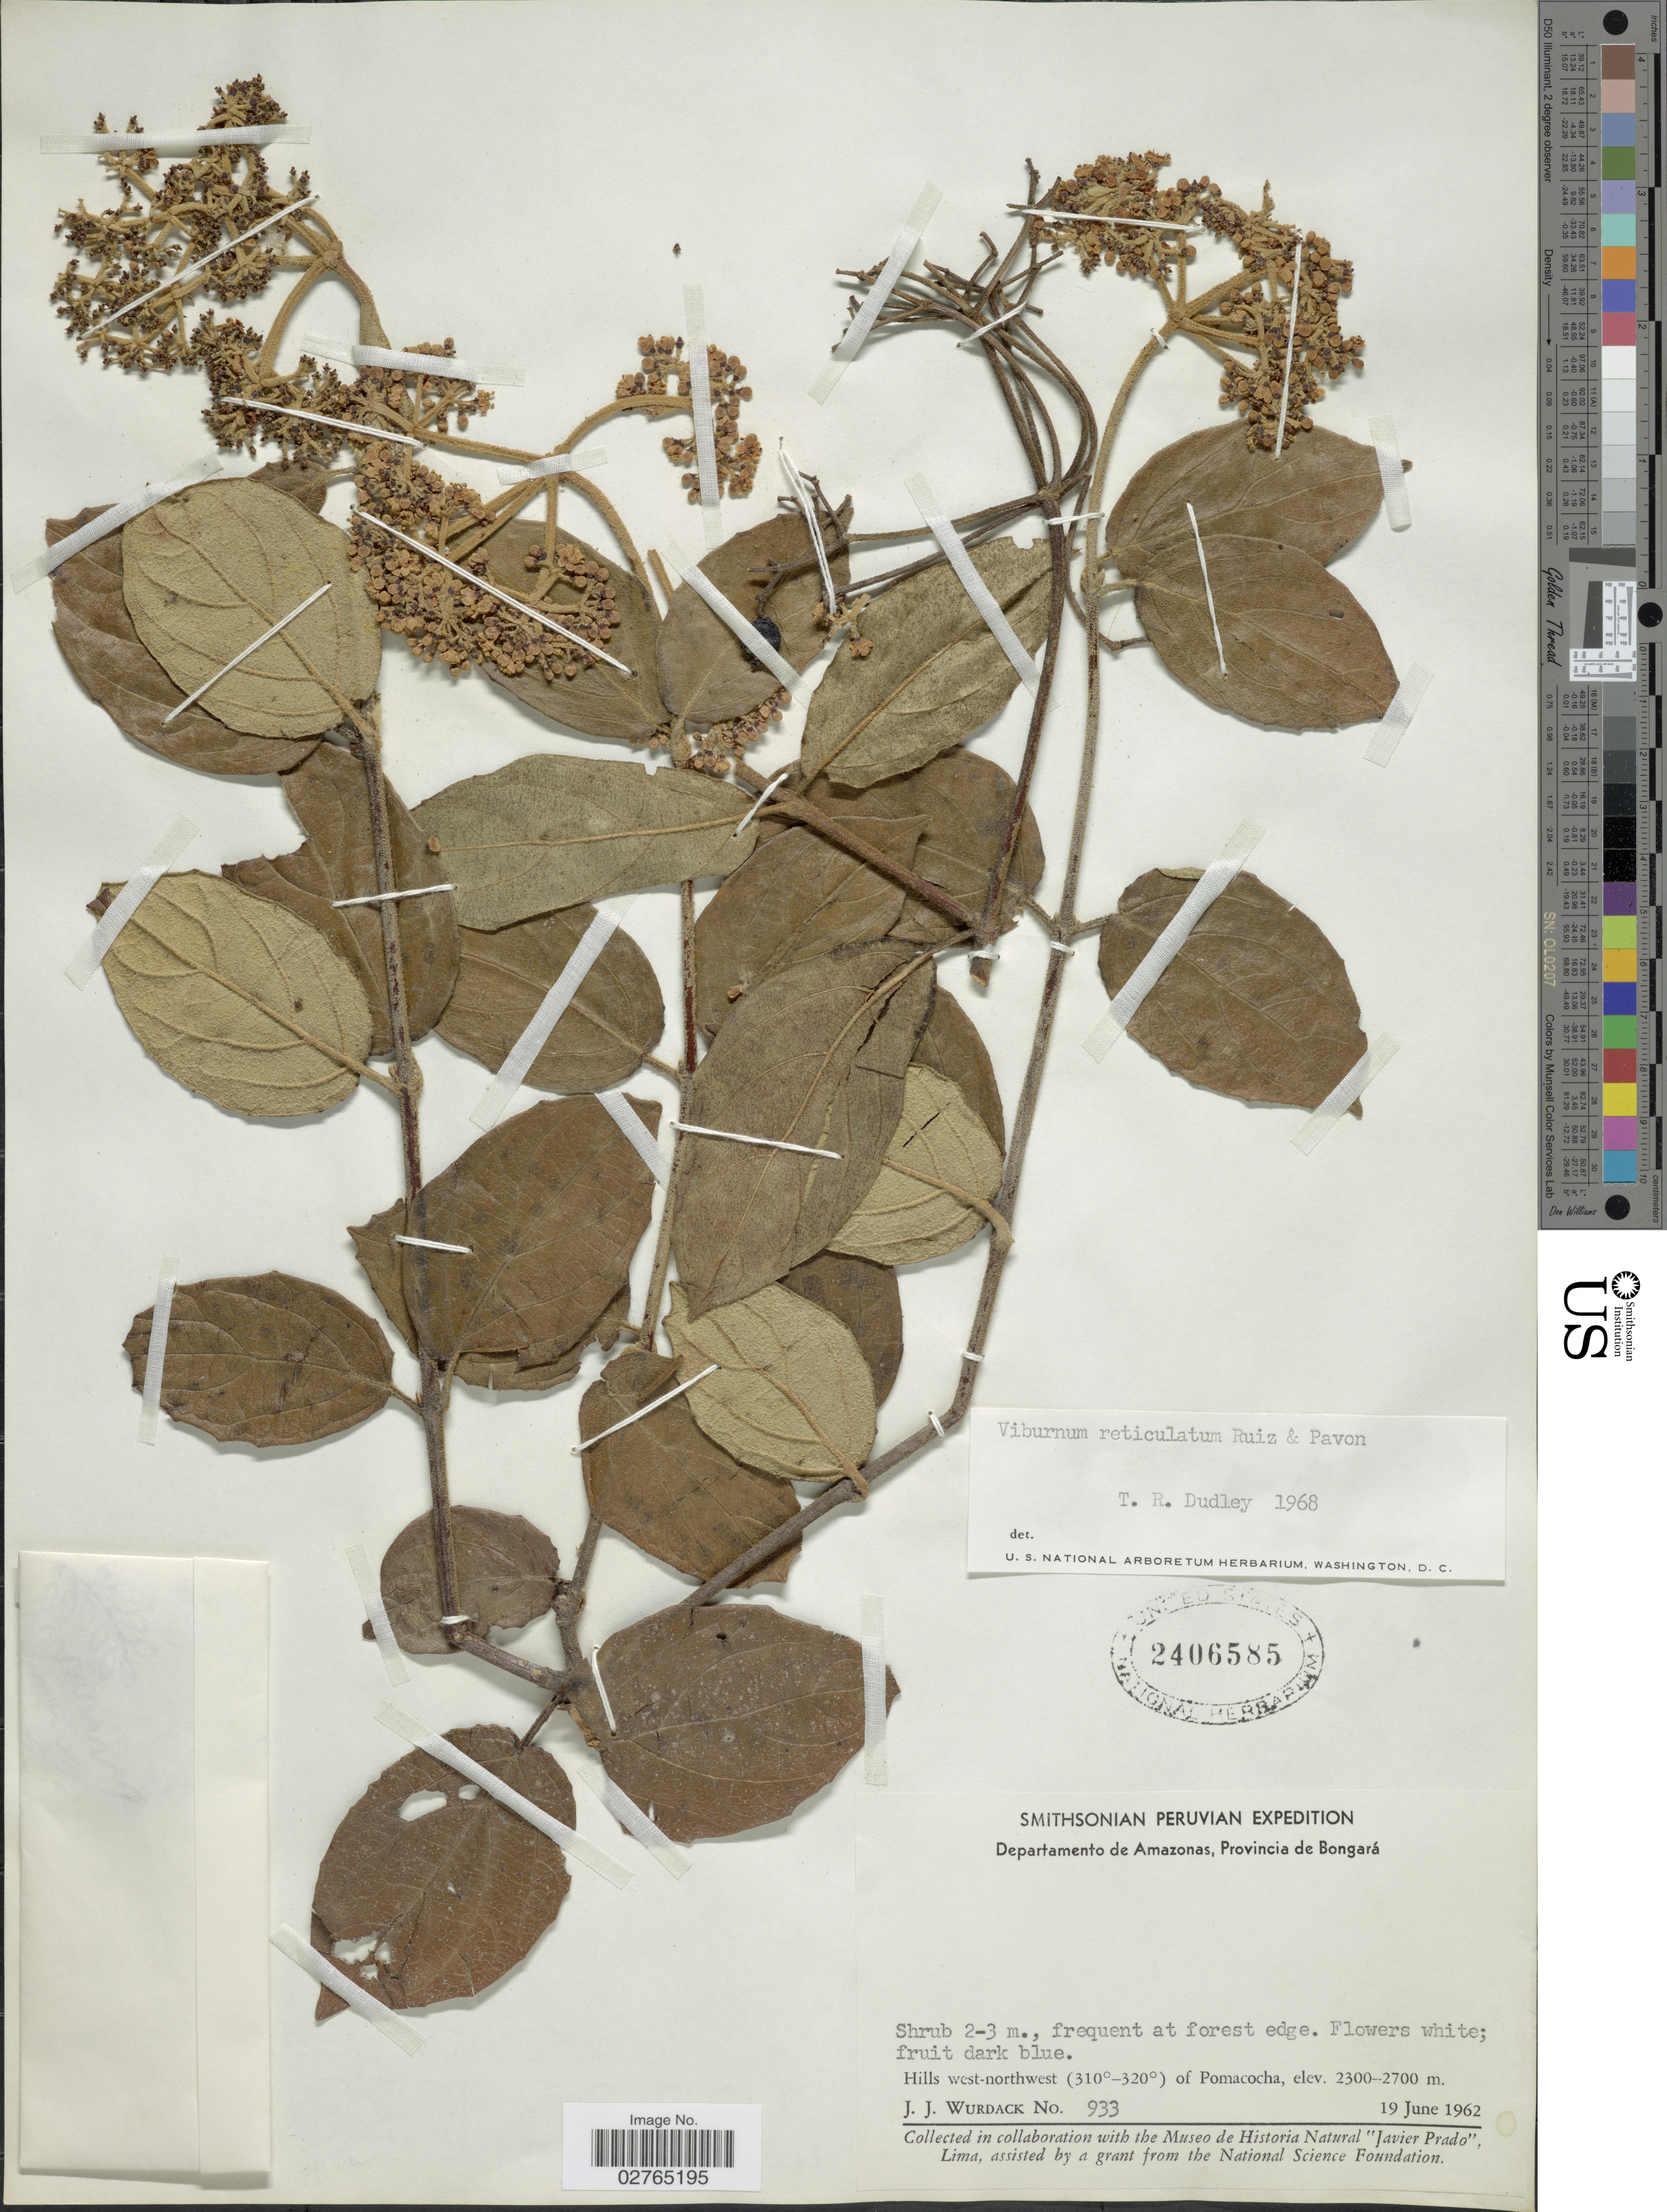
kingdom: Plantae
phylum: Tracheophyta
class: Magnoliopsida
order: Dipsacales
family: Viburnaceae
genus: Viburnum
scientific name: Viburnum reticulatum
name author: Ruiz & Pav. ex Oerst.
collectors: J. J. Wurdack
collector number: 933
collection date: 1962-06-19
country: Peru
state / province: Amazonas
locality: Departamento de Amazonas, Provincia de Bongará. Hills west-northwest (310°-320°) of Pomacocha.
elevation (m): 2300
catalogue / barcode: US 2406585